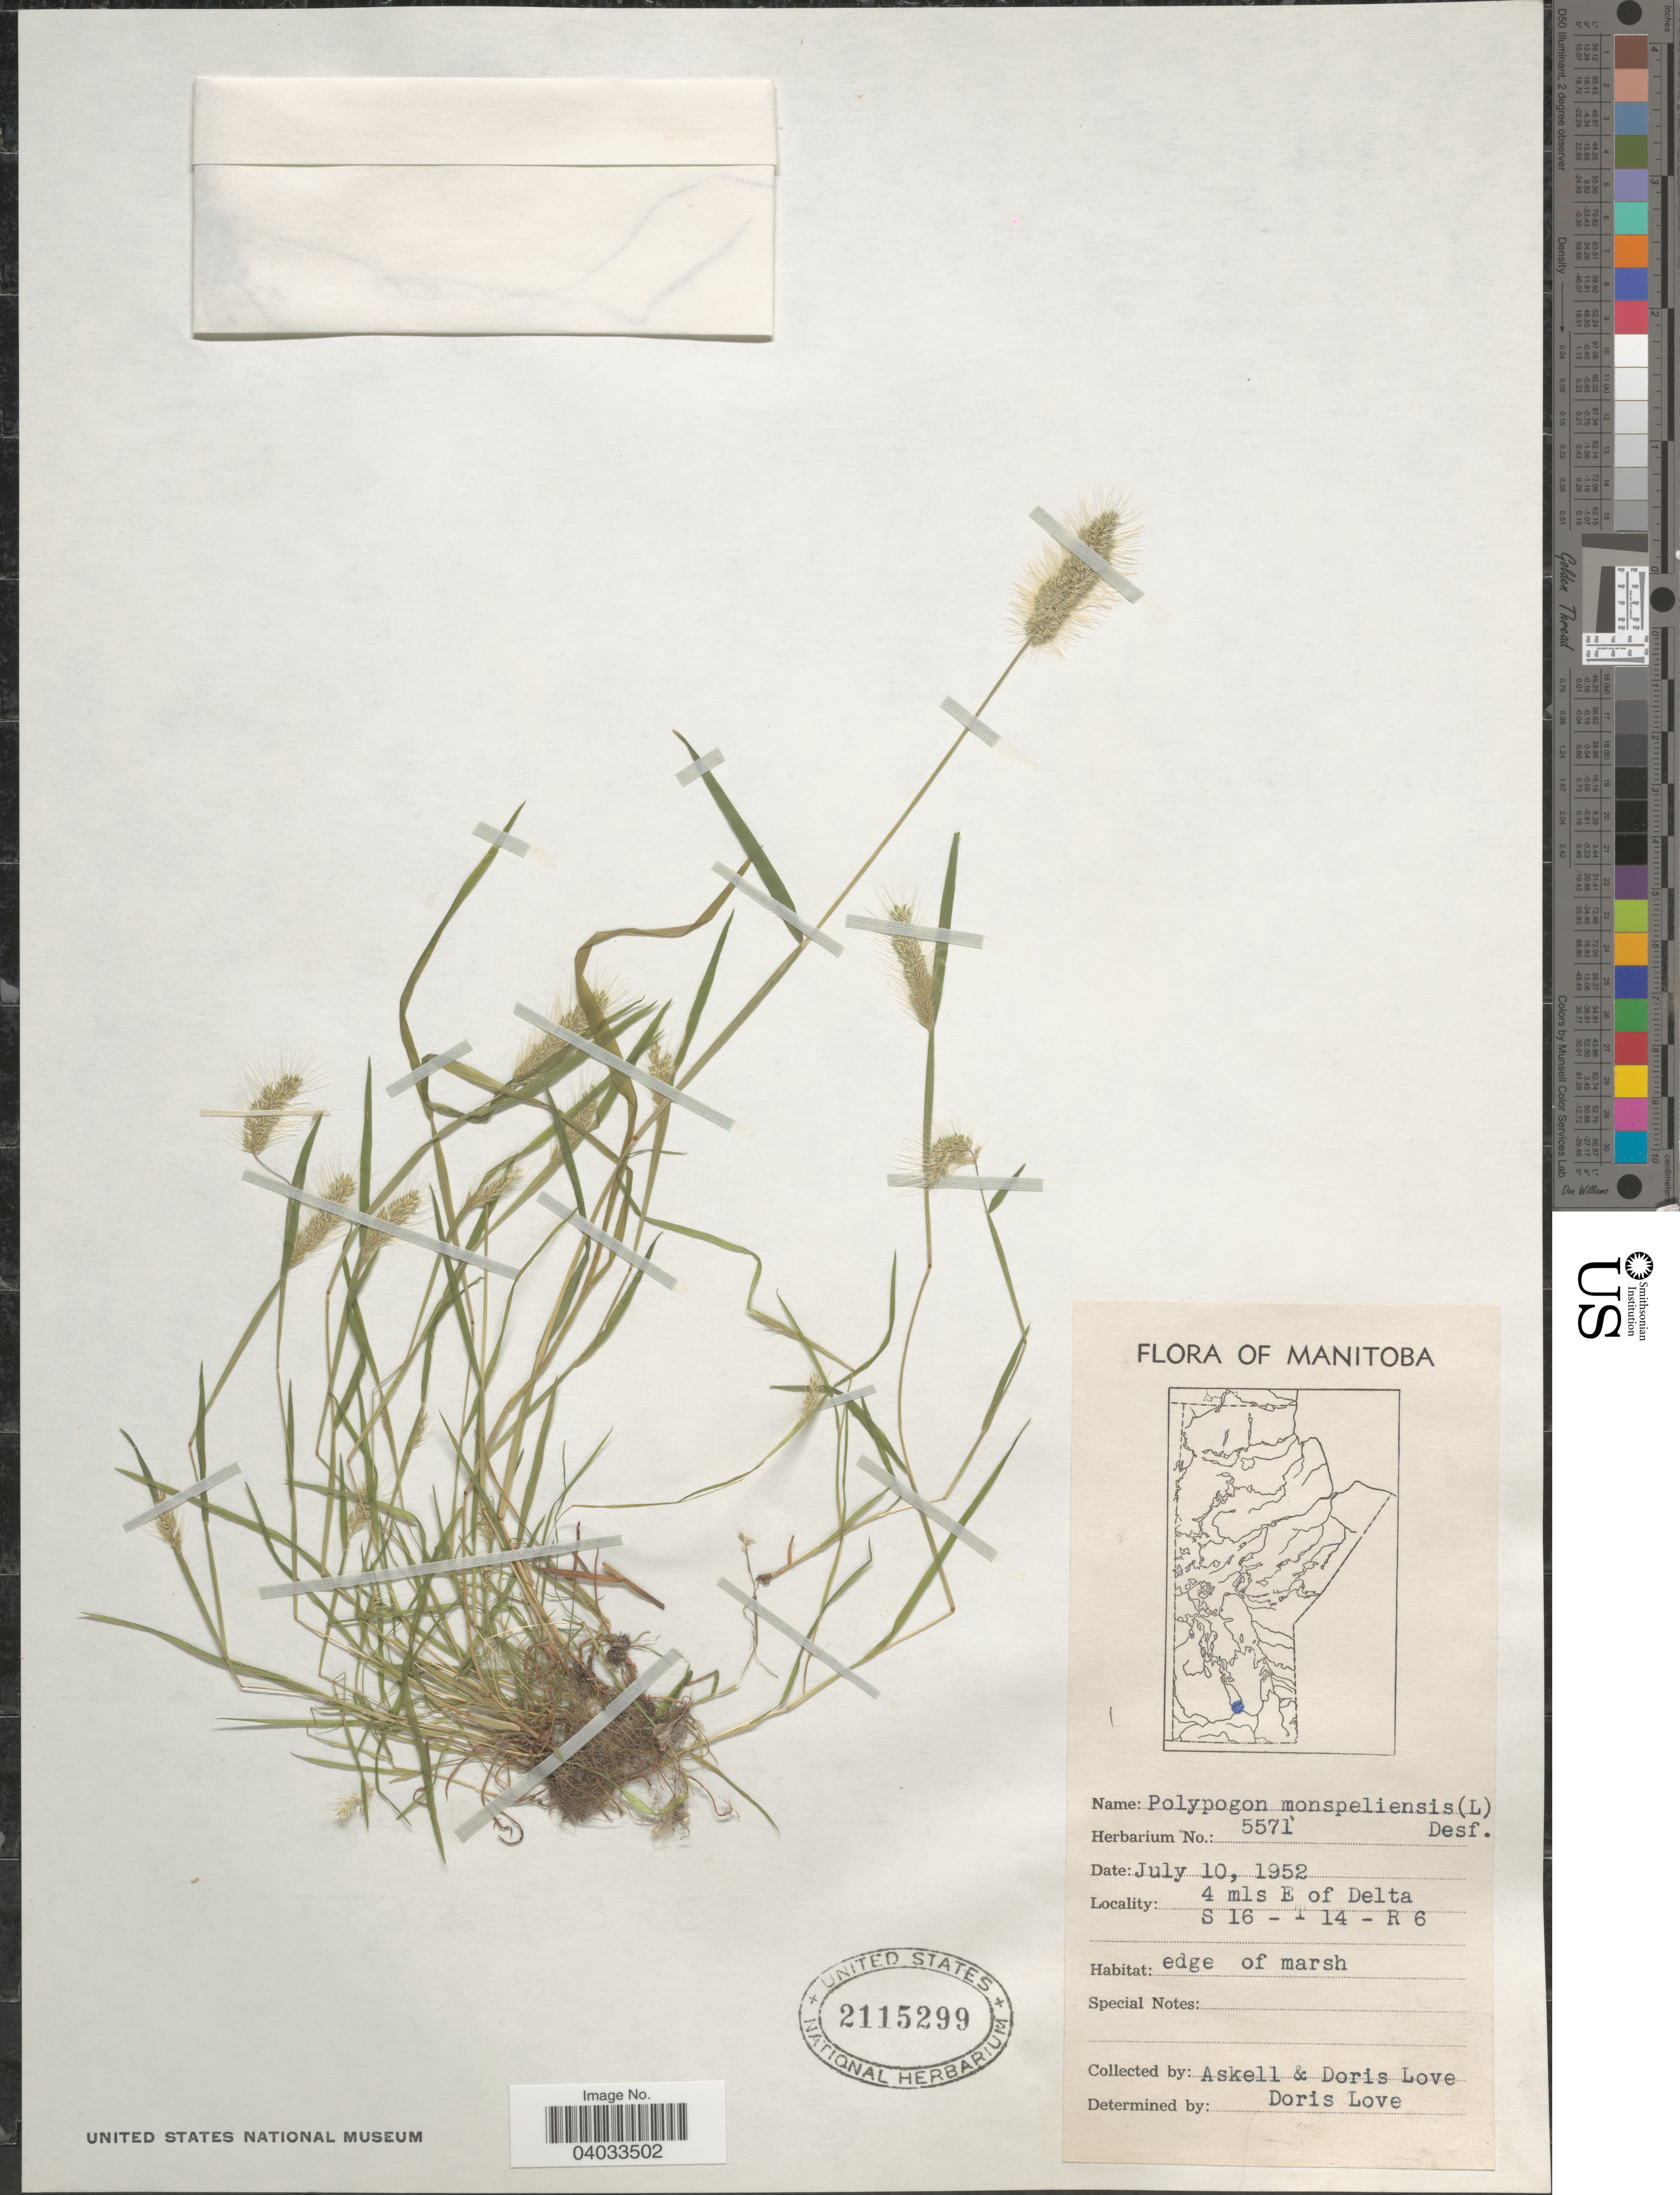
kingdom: Plantae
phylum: Tracheophyta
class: Liliopsida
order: Poales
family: Poaceae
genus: Polypogon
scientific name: Polypogon monspeliensis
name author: (L.) Desf.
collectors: -. Askell & D. Löve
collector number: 5571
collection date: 1952-07-10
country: Canada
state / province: Manitoba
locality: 4 mls E of Delta. S 16 - T 14 - R 6.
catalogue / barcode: US 2115299